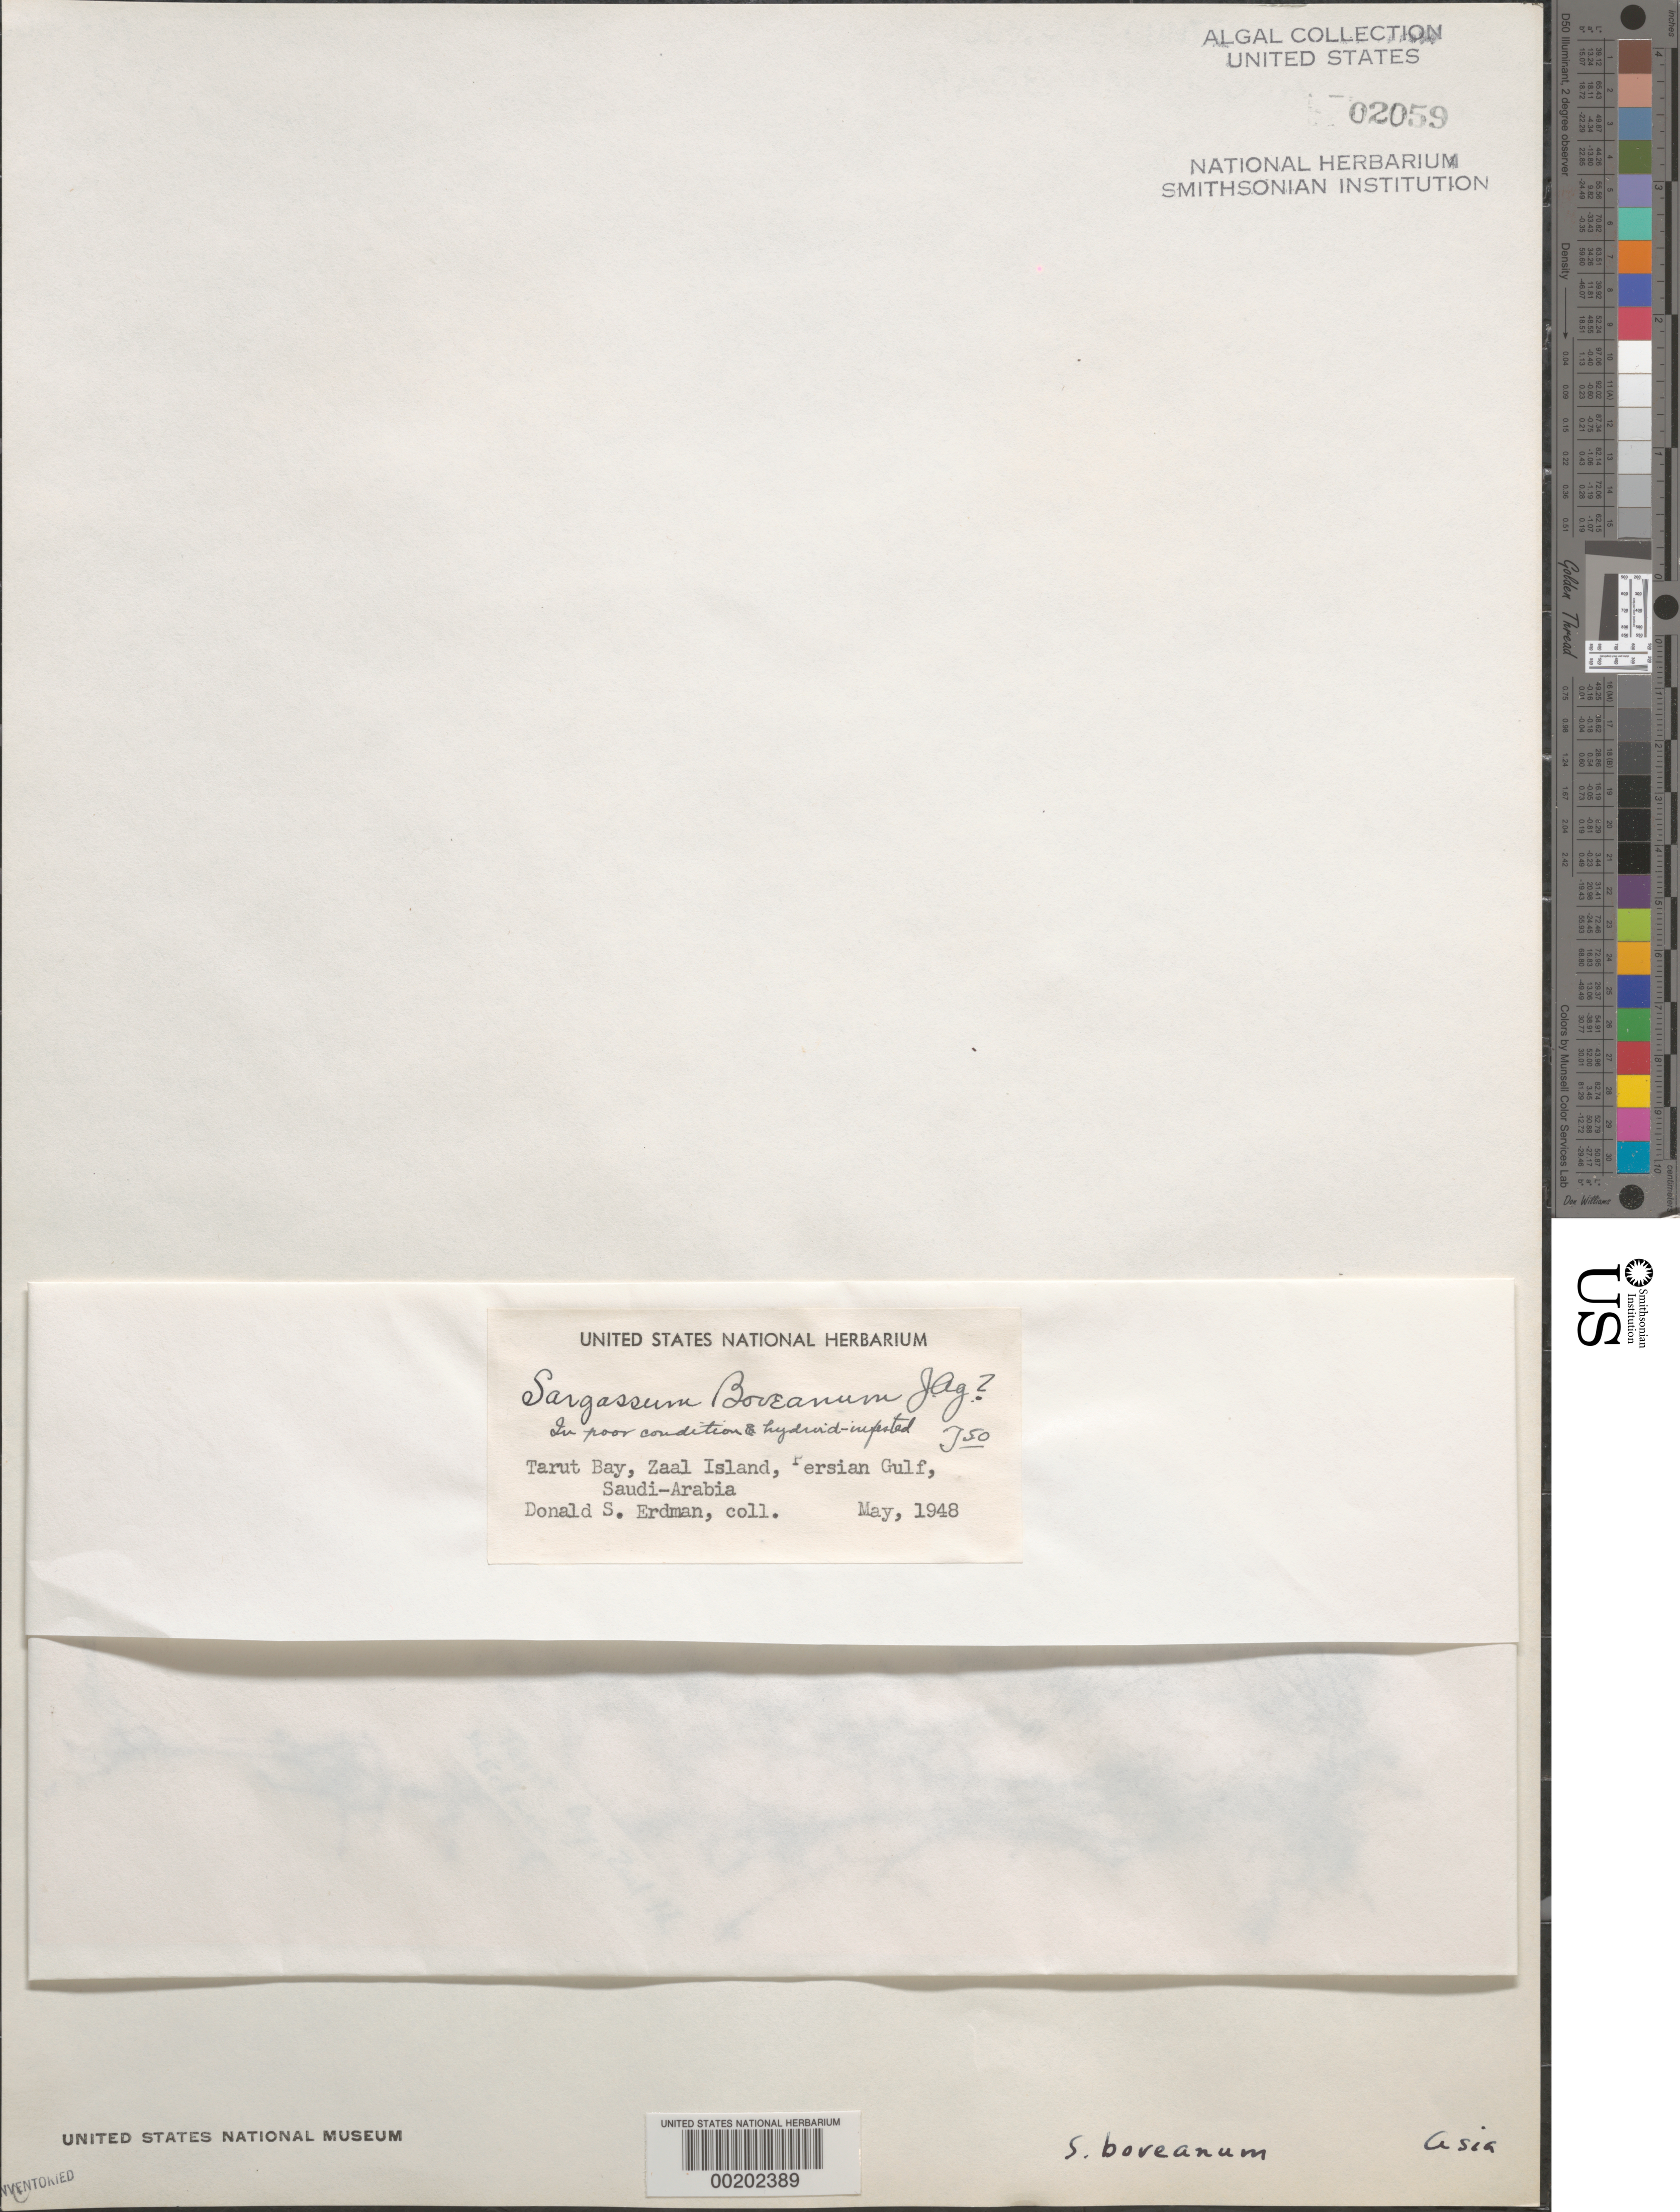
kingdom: Chromista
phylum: Ochrophyta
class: Phaeophyceae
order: Fucales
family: Sargassaceae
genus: Sargassum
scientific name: Sargassum boveanum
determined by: Taylor, William R.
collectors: D. Erdman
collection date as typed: May 1948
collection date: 1948-05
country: Saudi Arabia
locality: Tarut bay, zaa island, persian gulf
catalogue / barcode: US 2059